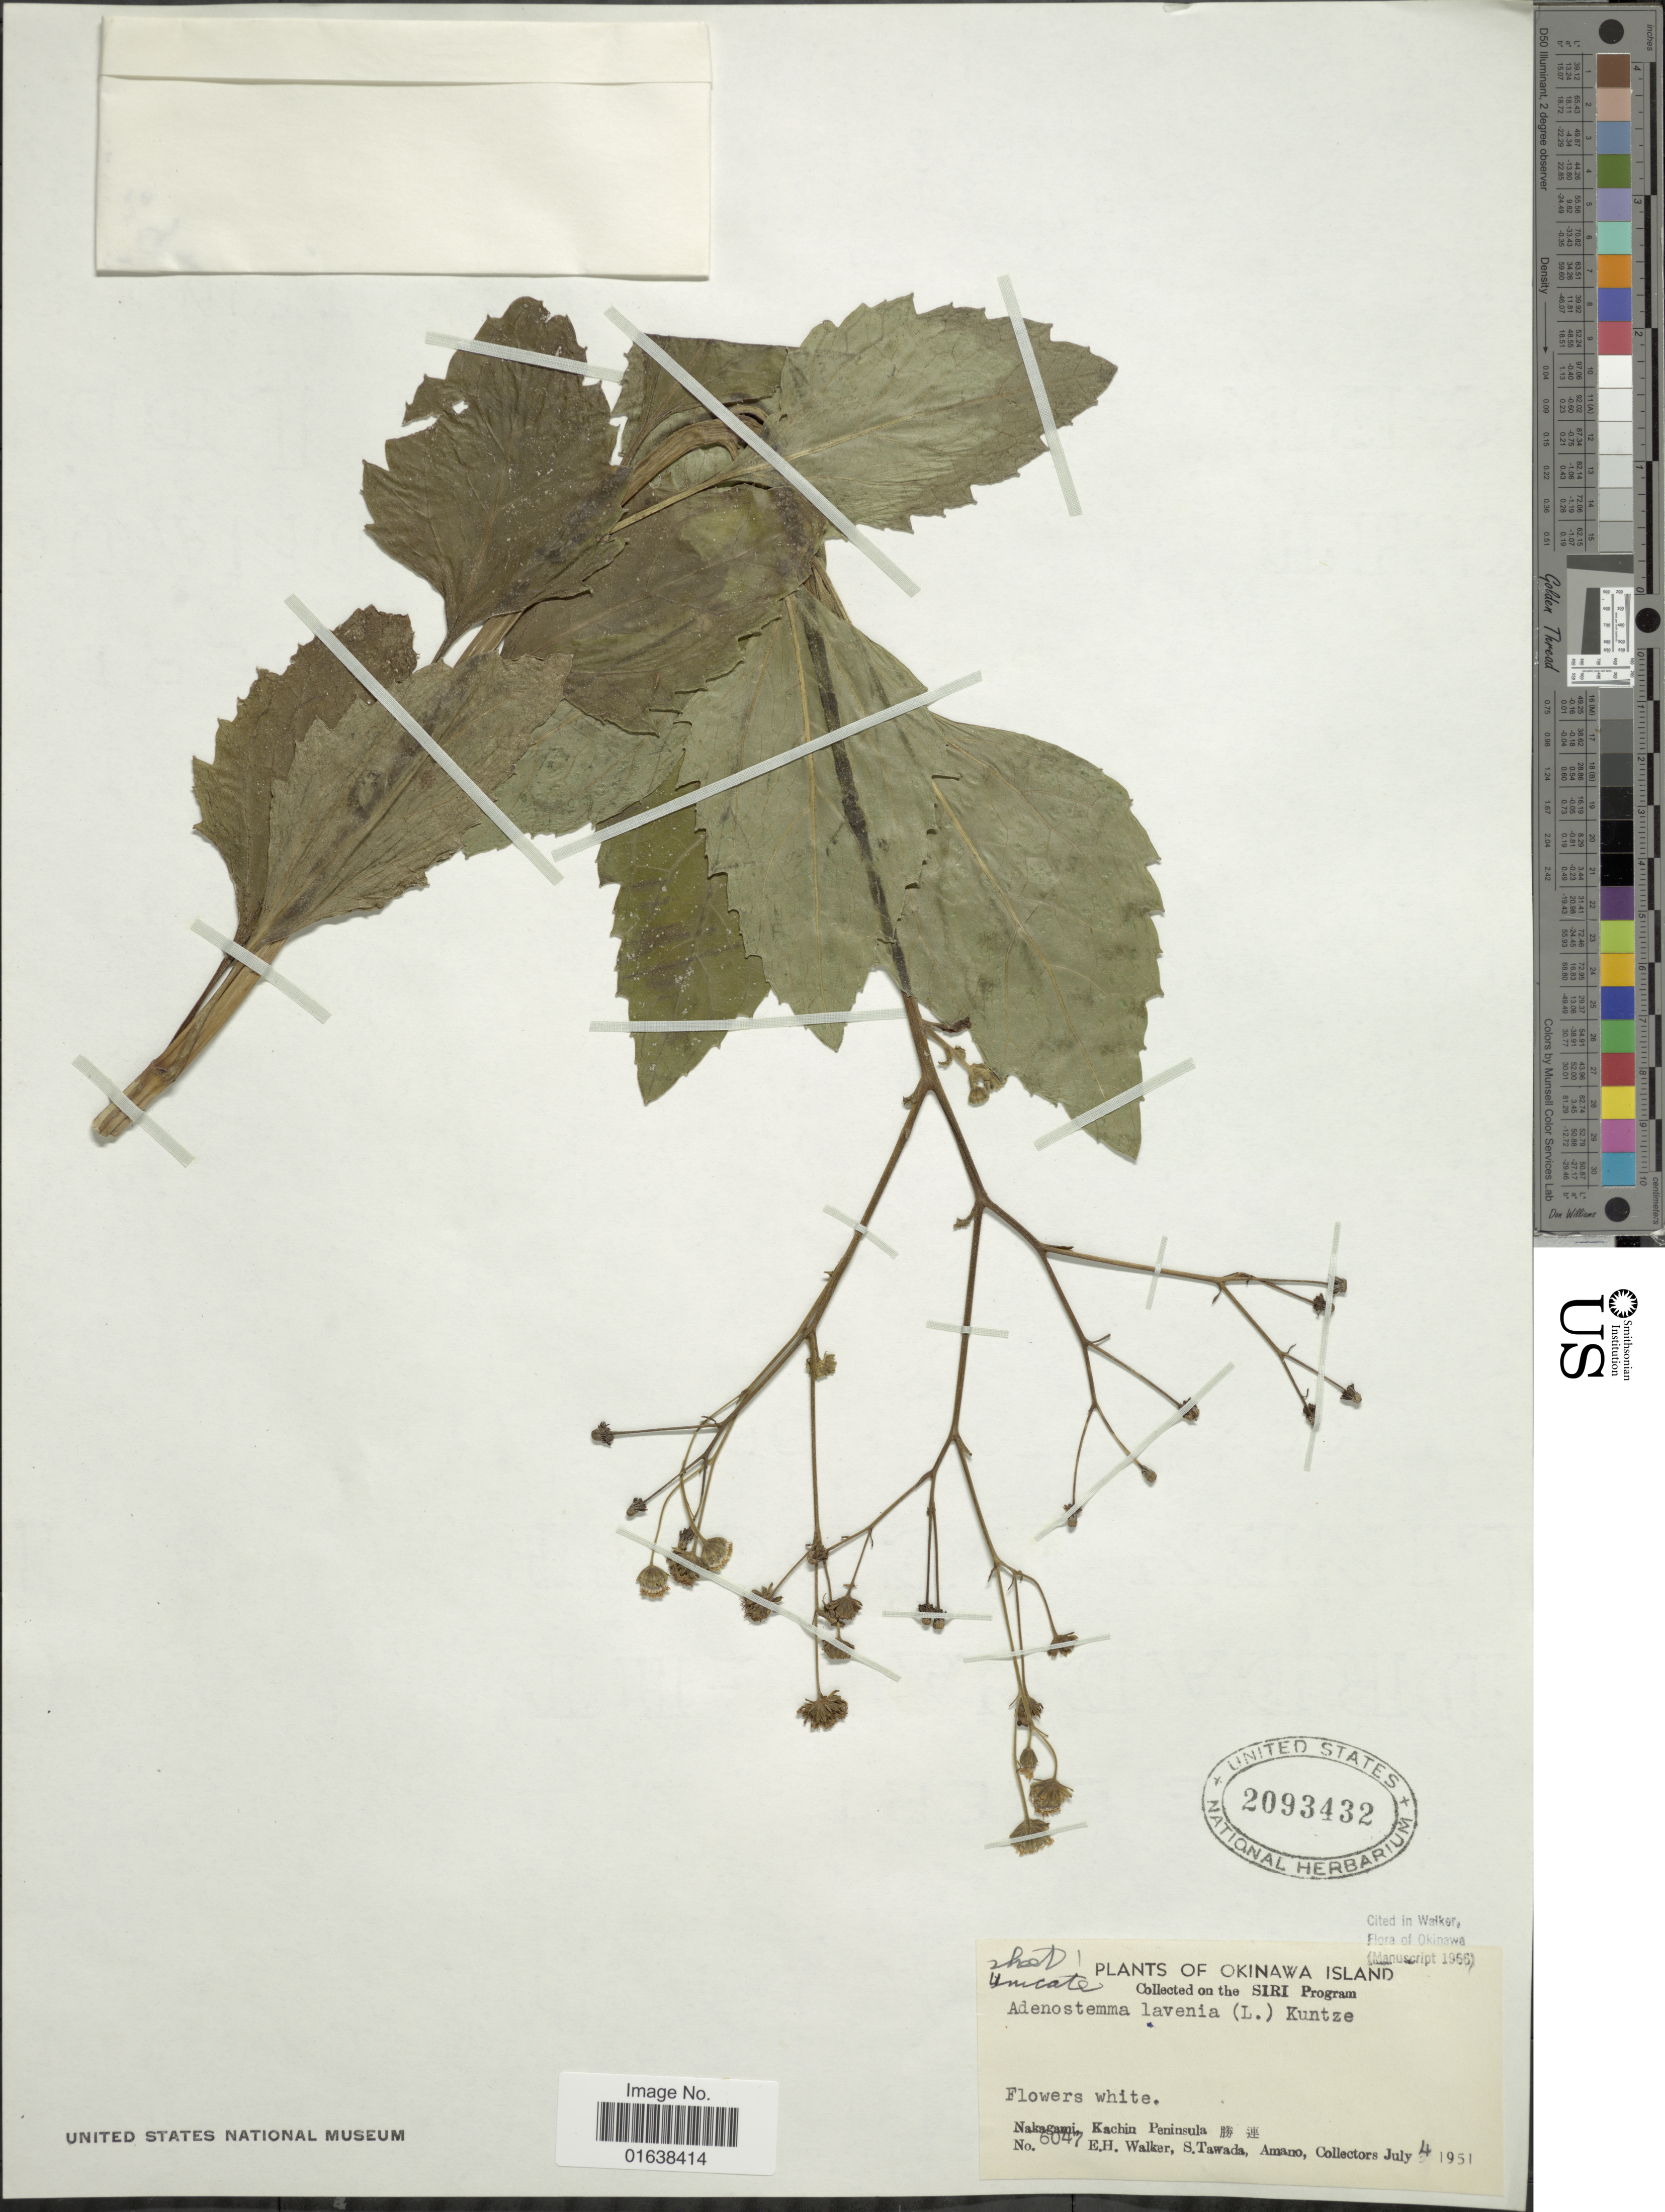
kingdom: Plantae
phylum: Tracheophyta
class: Magnoliopsida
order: Asterales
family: Asteraceae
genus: Adenostemma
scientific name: Adenostemma lavenia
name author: (L.) Kuntze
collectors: E. H. Walker, S. Tawada & Amano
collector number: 6047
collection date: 1951-07-04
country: Japan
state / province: Okinawa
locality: Okinawa Island. Nakagami, Kachin Peninsula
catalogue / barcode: US 2093432